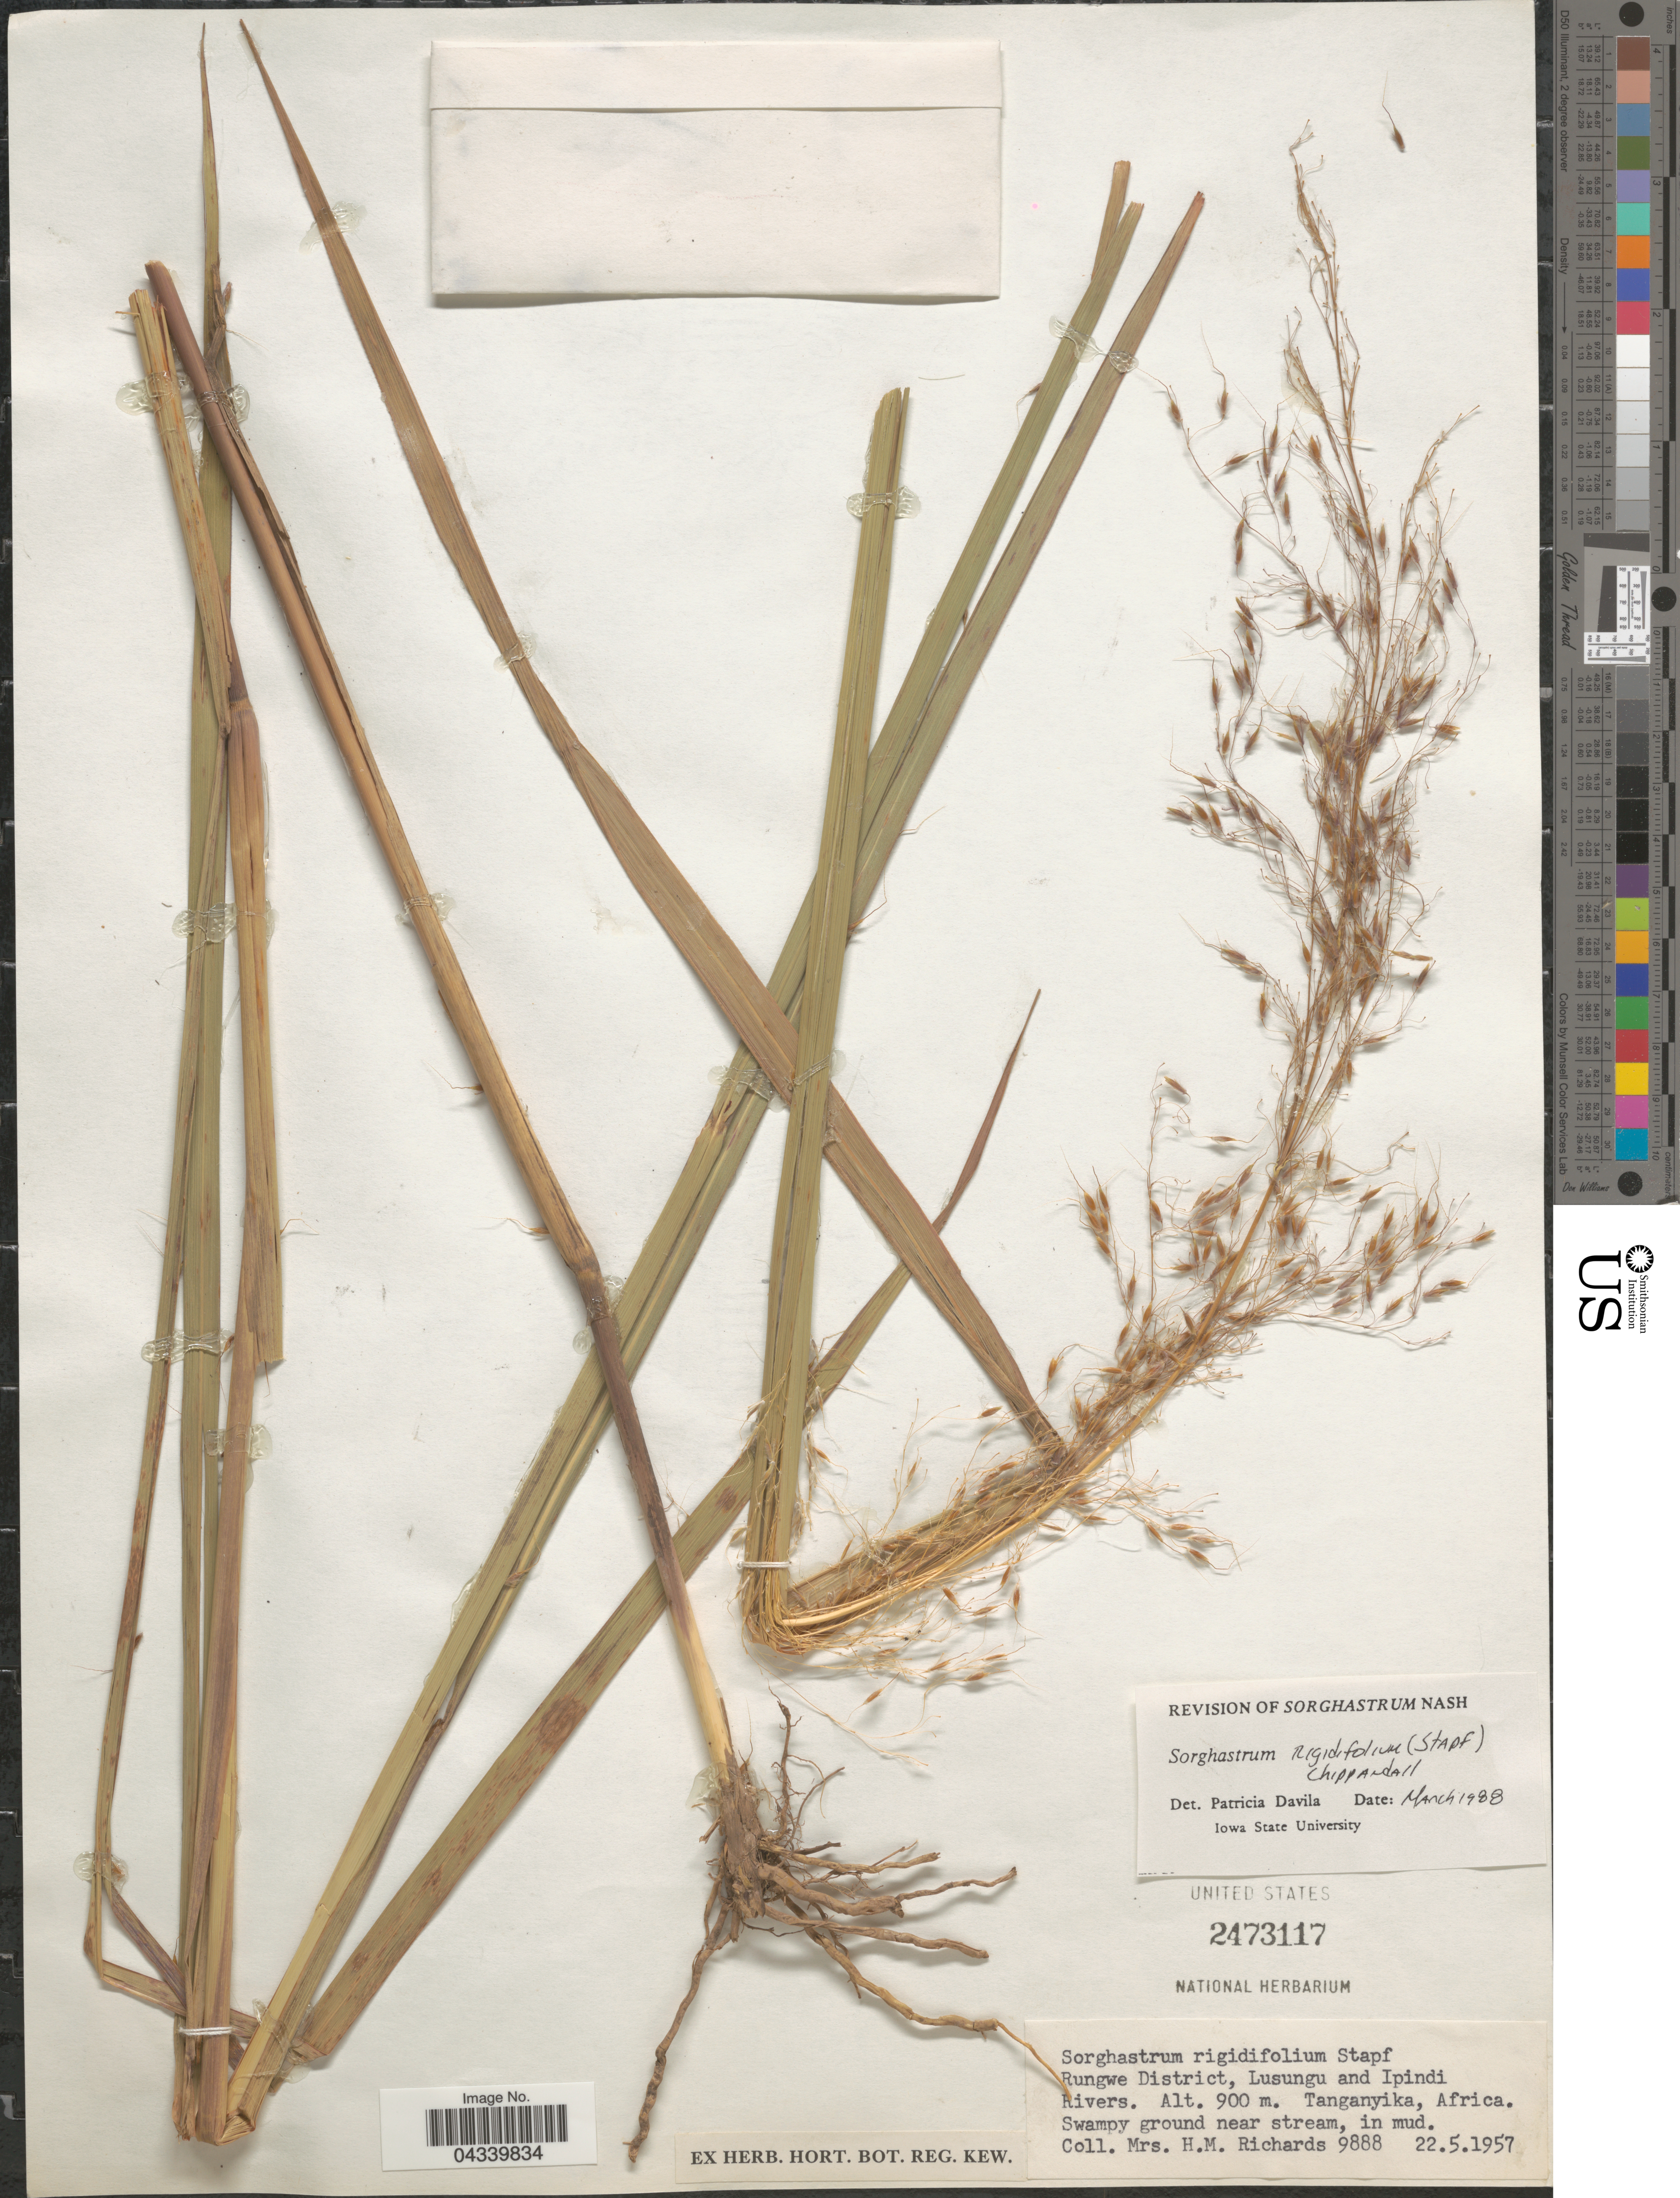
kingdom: Plantae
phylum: Tracheophyta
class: Liliopsida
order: Poales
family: Poaceae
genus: Sorghastrum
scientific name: Sorghastrum stipoides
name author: (Kunth) Nash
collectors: H. Richards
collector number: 9888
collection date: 1957-05-22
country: Tanzania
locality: Rungwe District, Lusungu and Ipindi Rivers. Tanganyika. Swampy ground near stream, in mud.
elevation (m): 900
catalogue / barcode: US 2473117